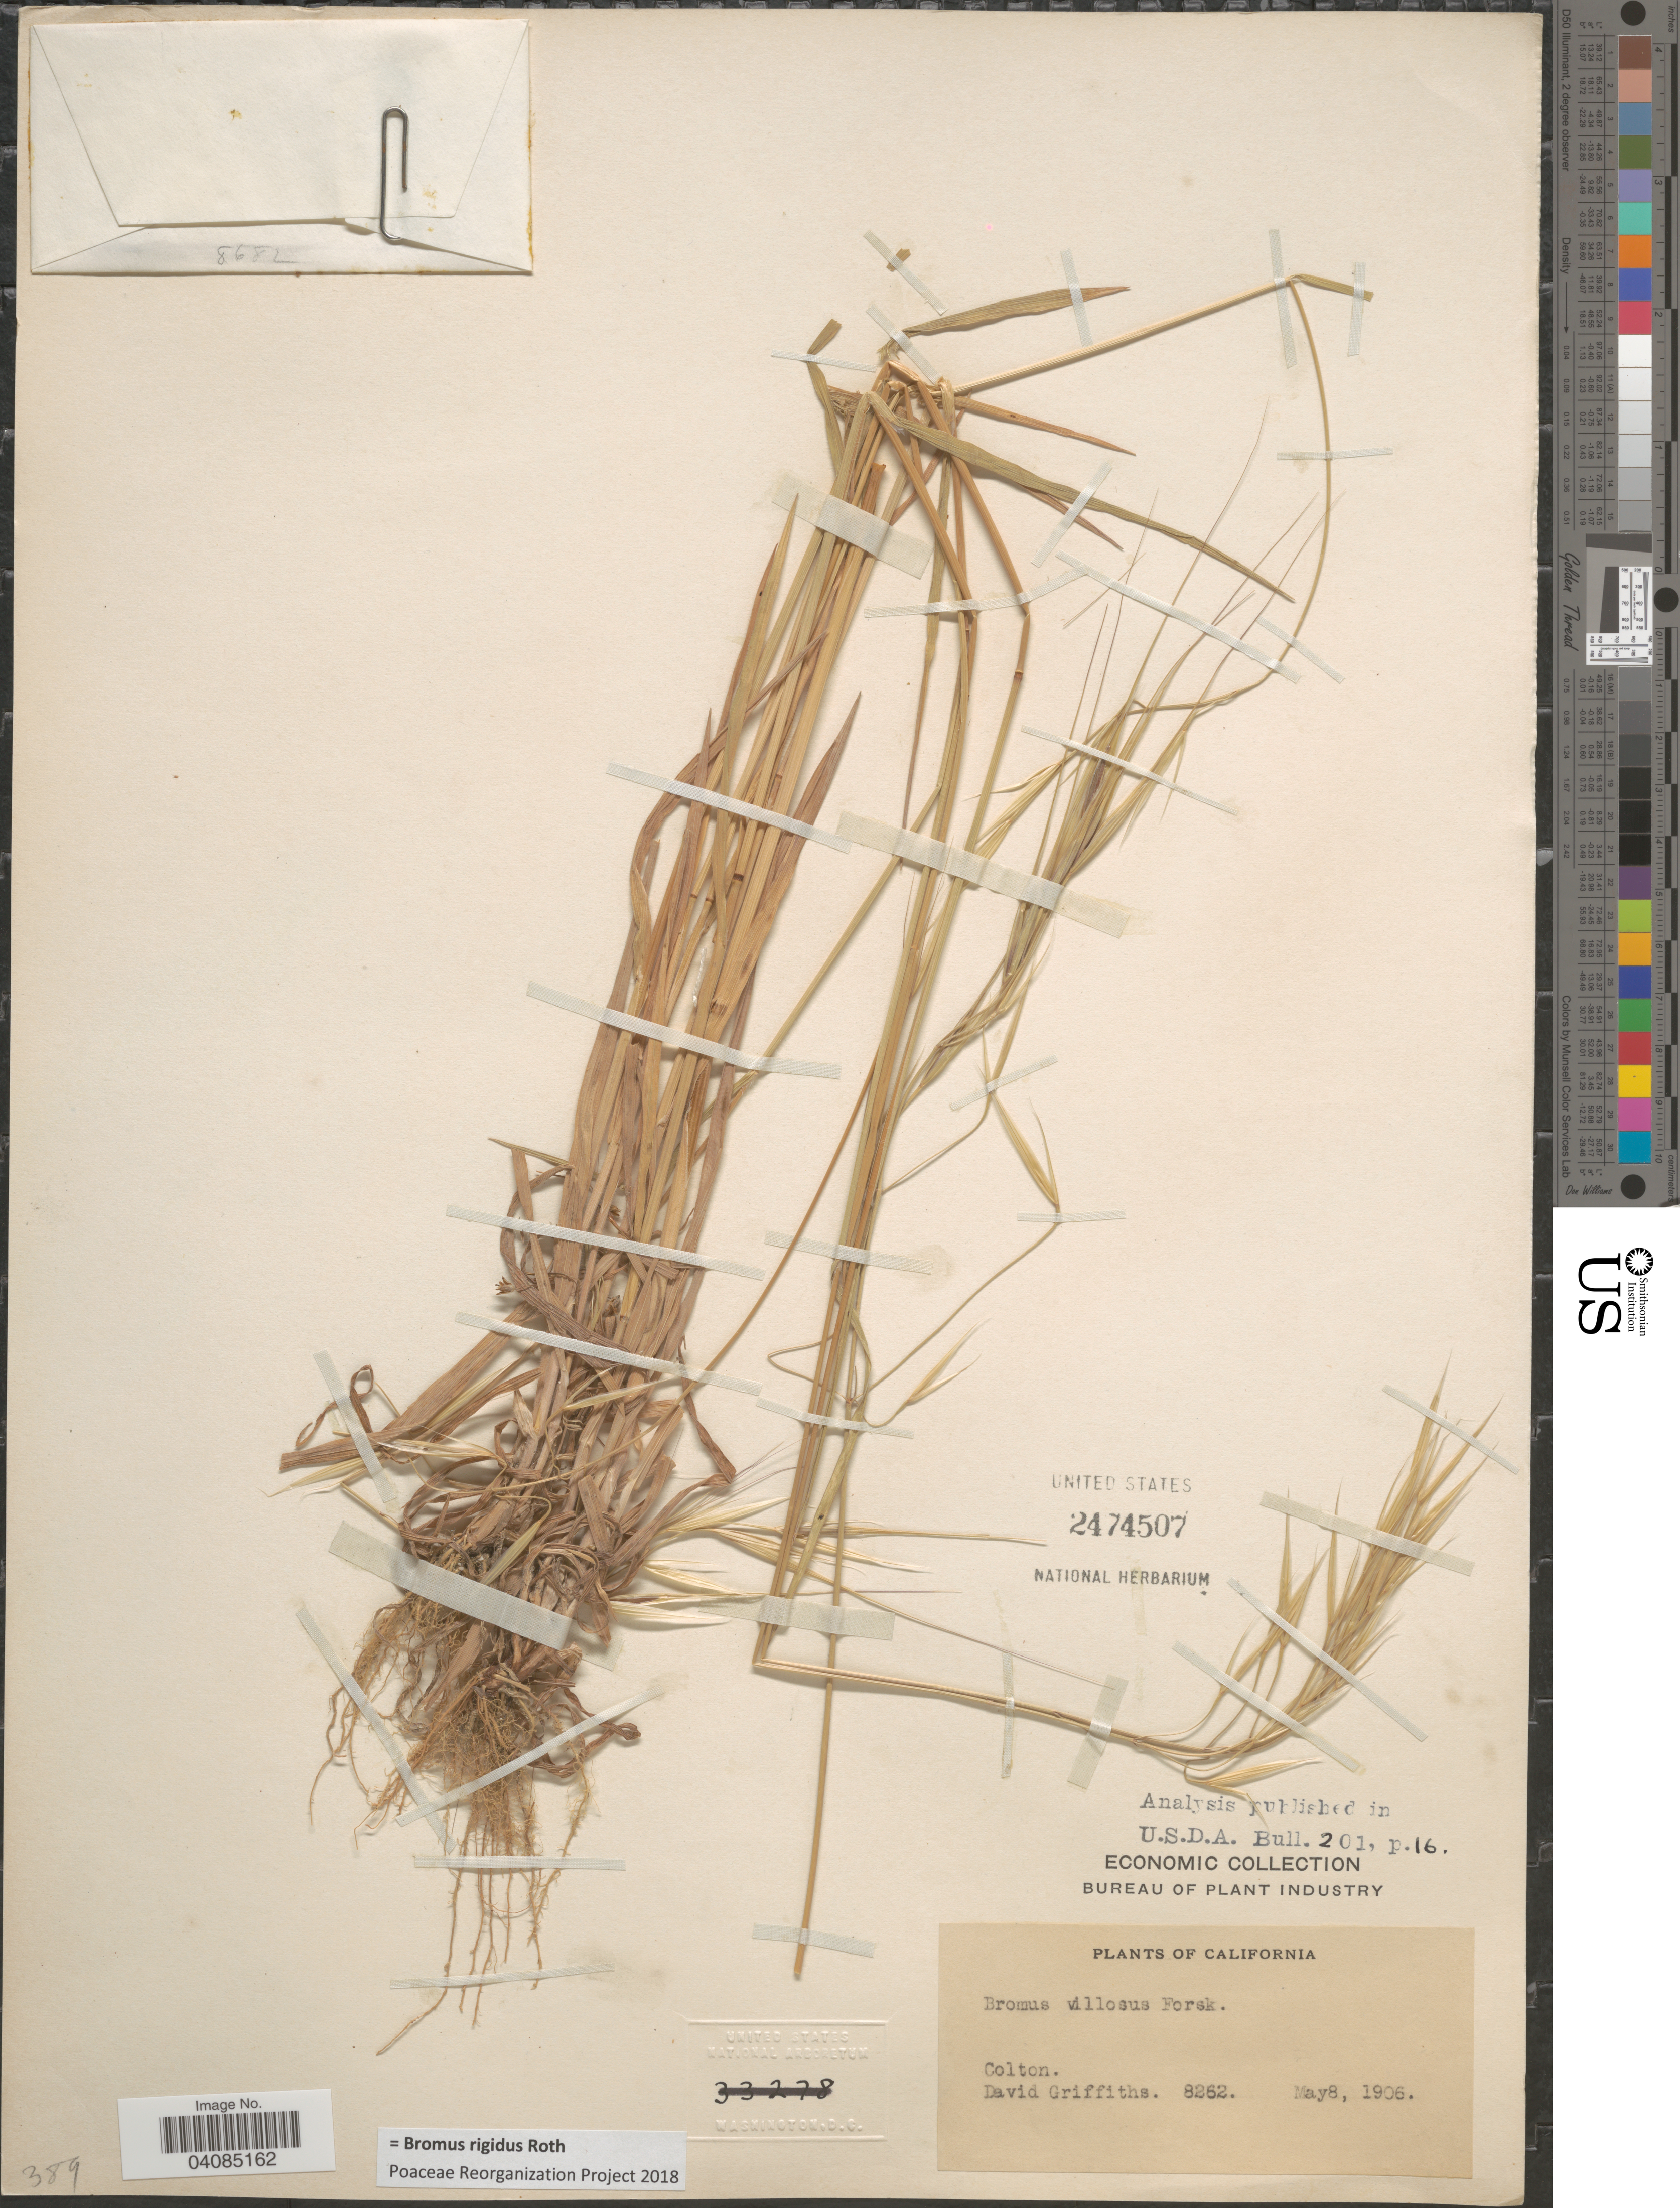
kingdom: Plantae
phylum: Tracheophyta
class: Liliopsida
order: Poales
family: Poaceae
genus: Bromus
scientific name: Bromus rigidus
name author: Roth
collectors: D. Griffiths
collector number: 8262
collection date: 1906-05-08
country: United States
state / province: California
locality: Colton.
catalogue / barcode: US 2474507